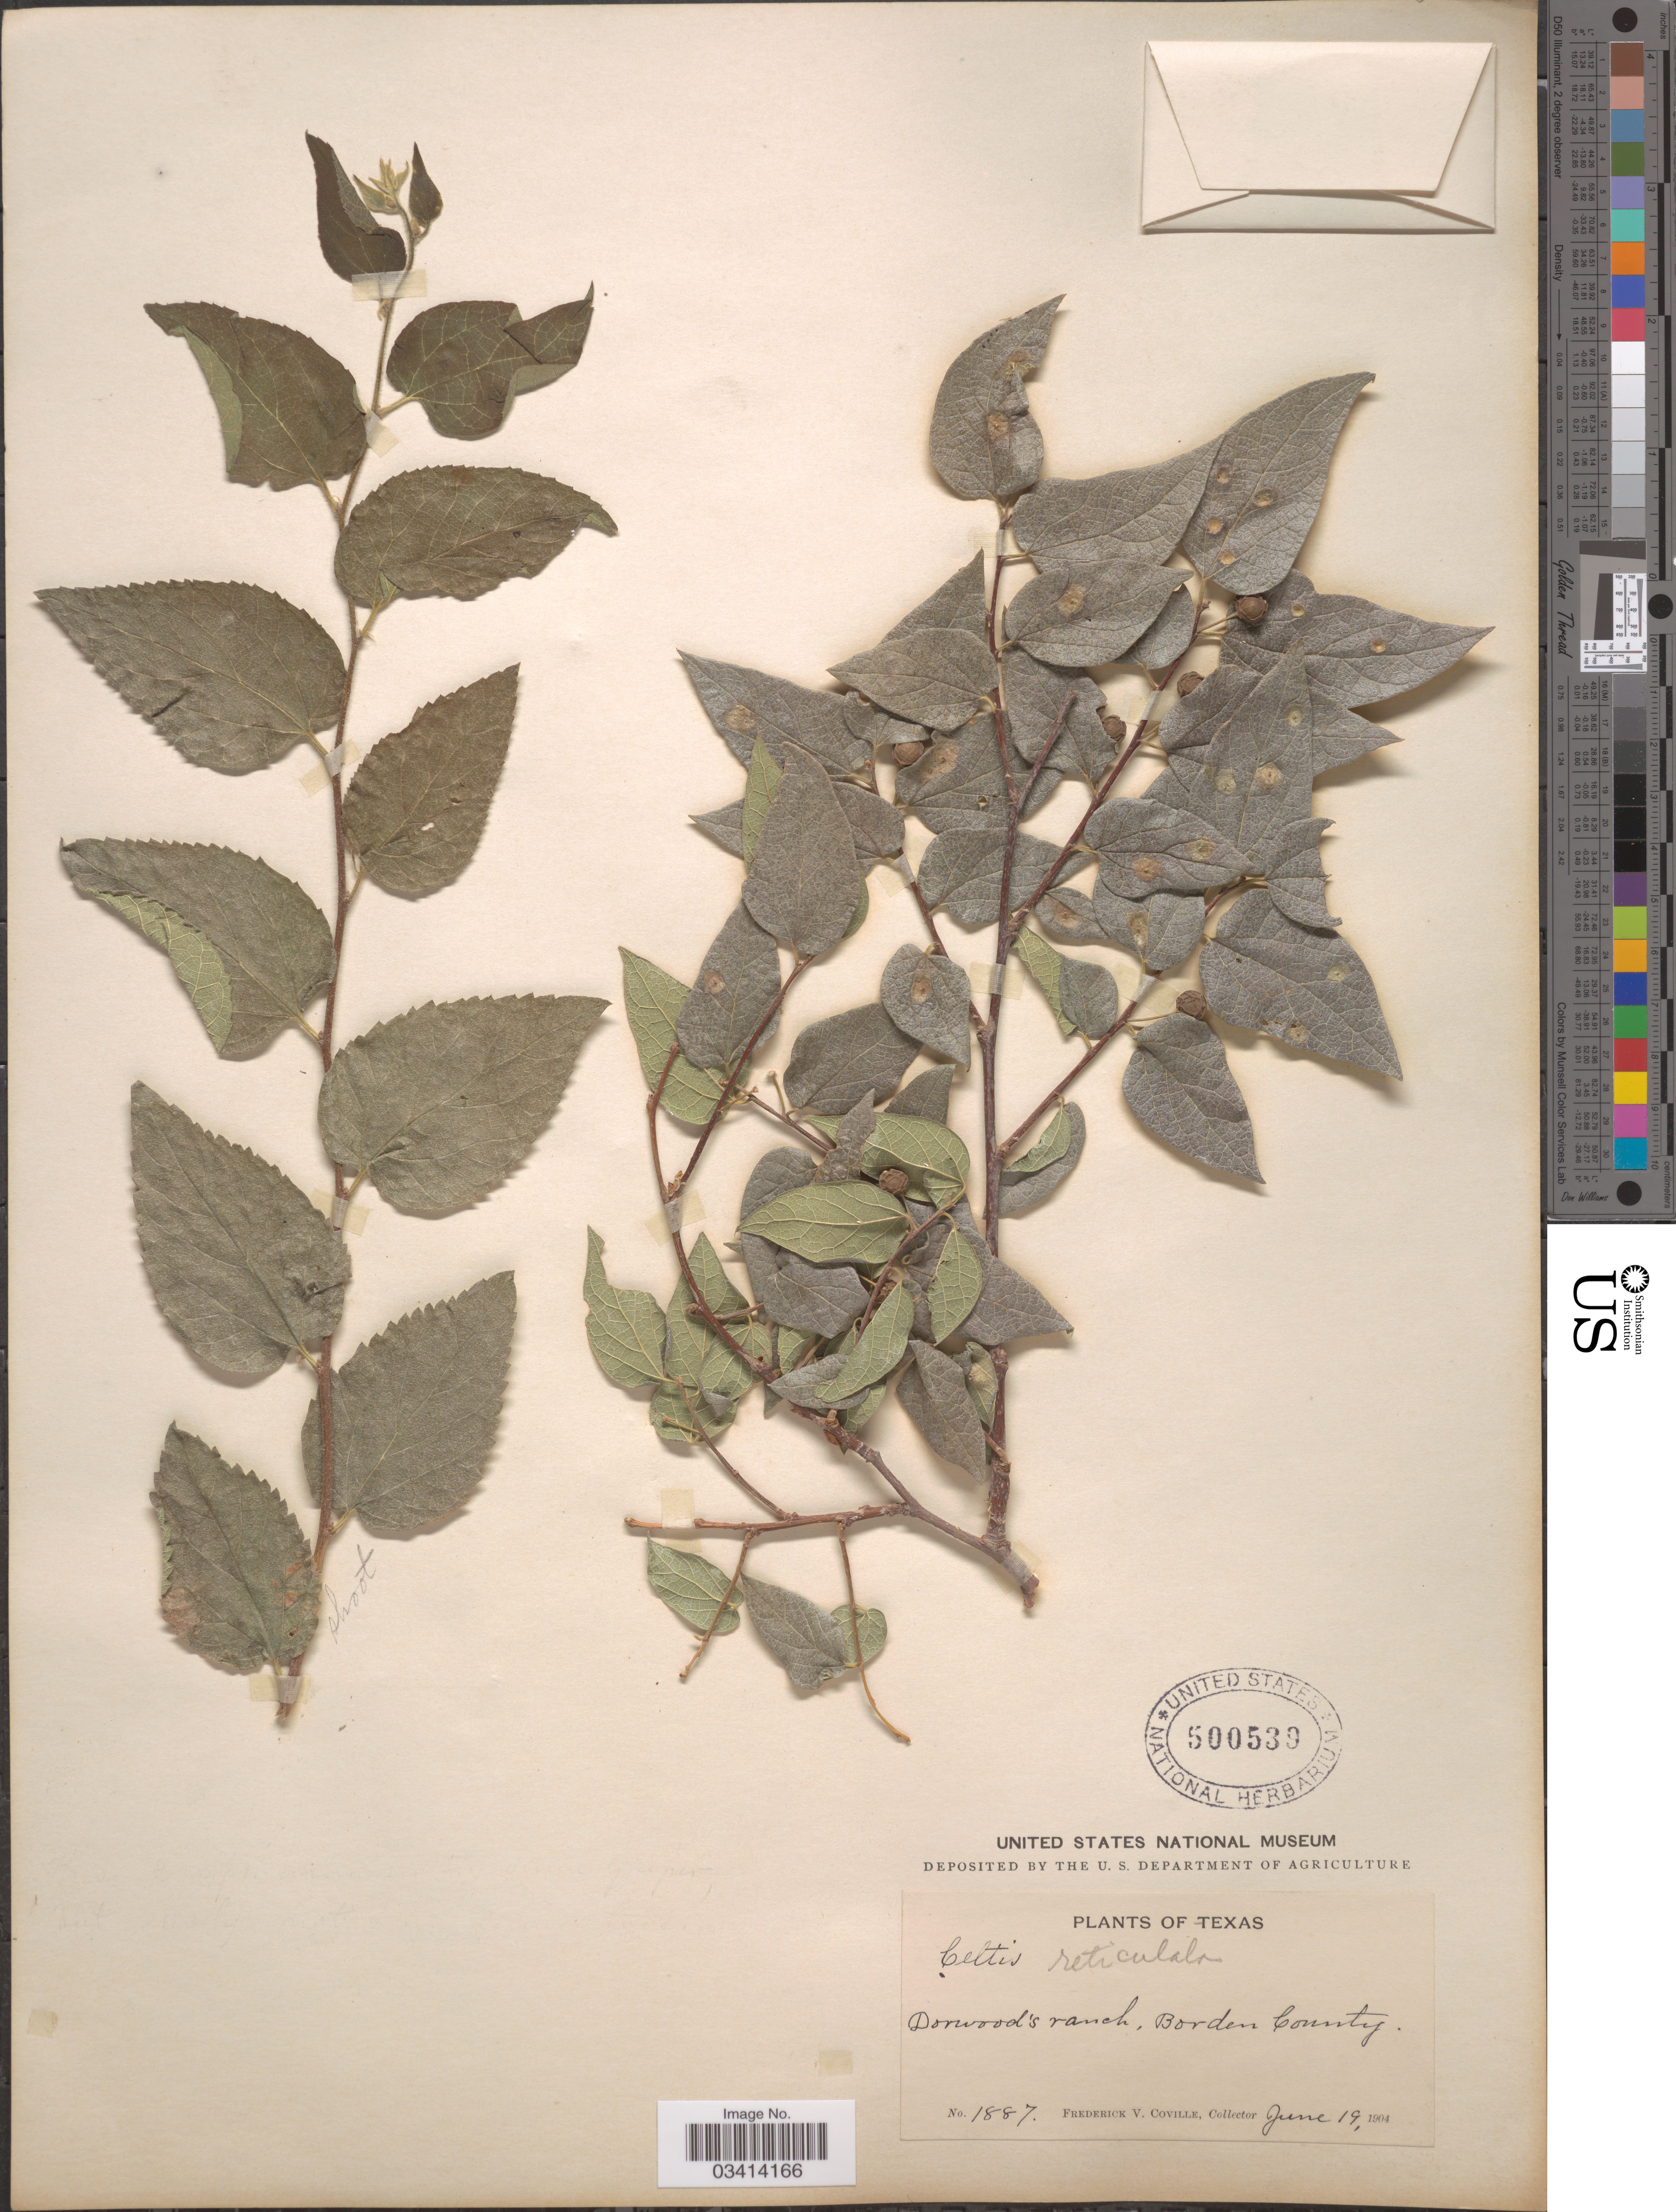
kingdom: Plantae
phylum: Tracheophyta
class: Magnoliopsida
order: Rosales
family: Cannabaceae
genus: Celtis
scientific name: Celtis reticulata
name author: Torr.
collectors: F. V. Coville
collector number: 1887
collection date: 1904-06-19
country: United States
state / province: Texas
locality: Dorwood's ranch, Borden County.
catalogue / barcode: US 500539